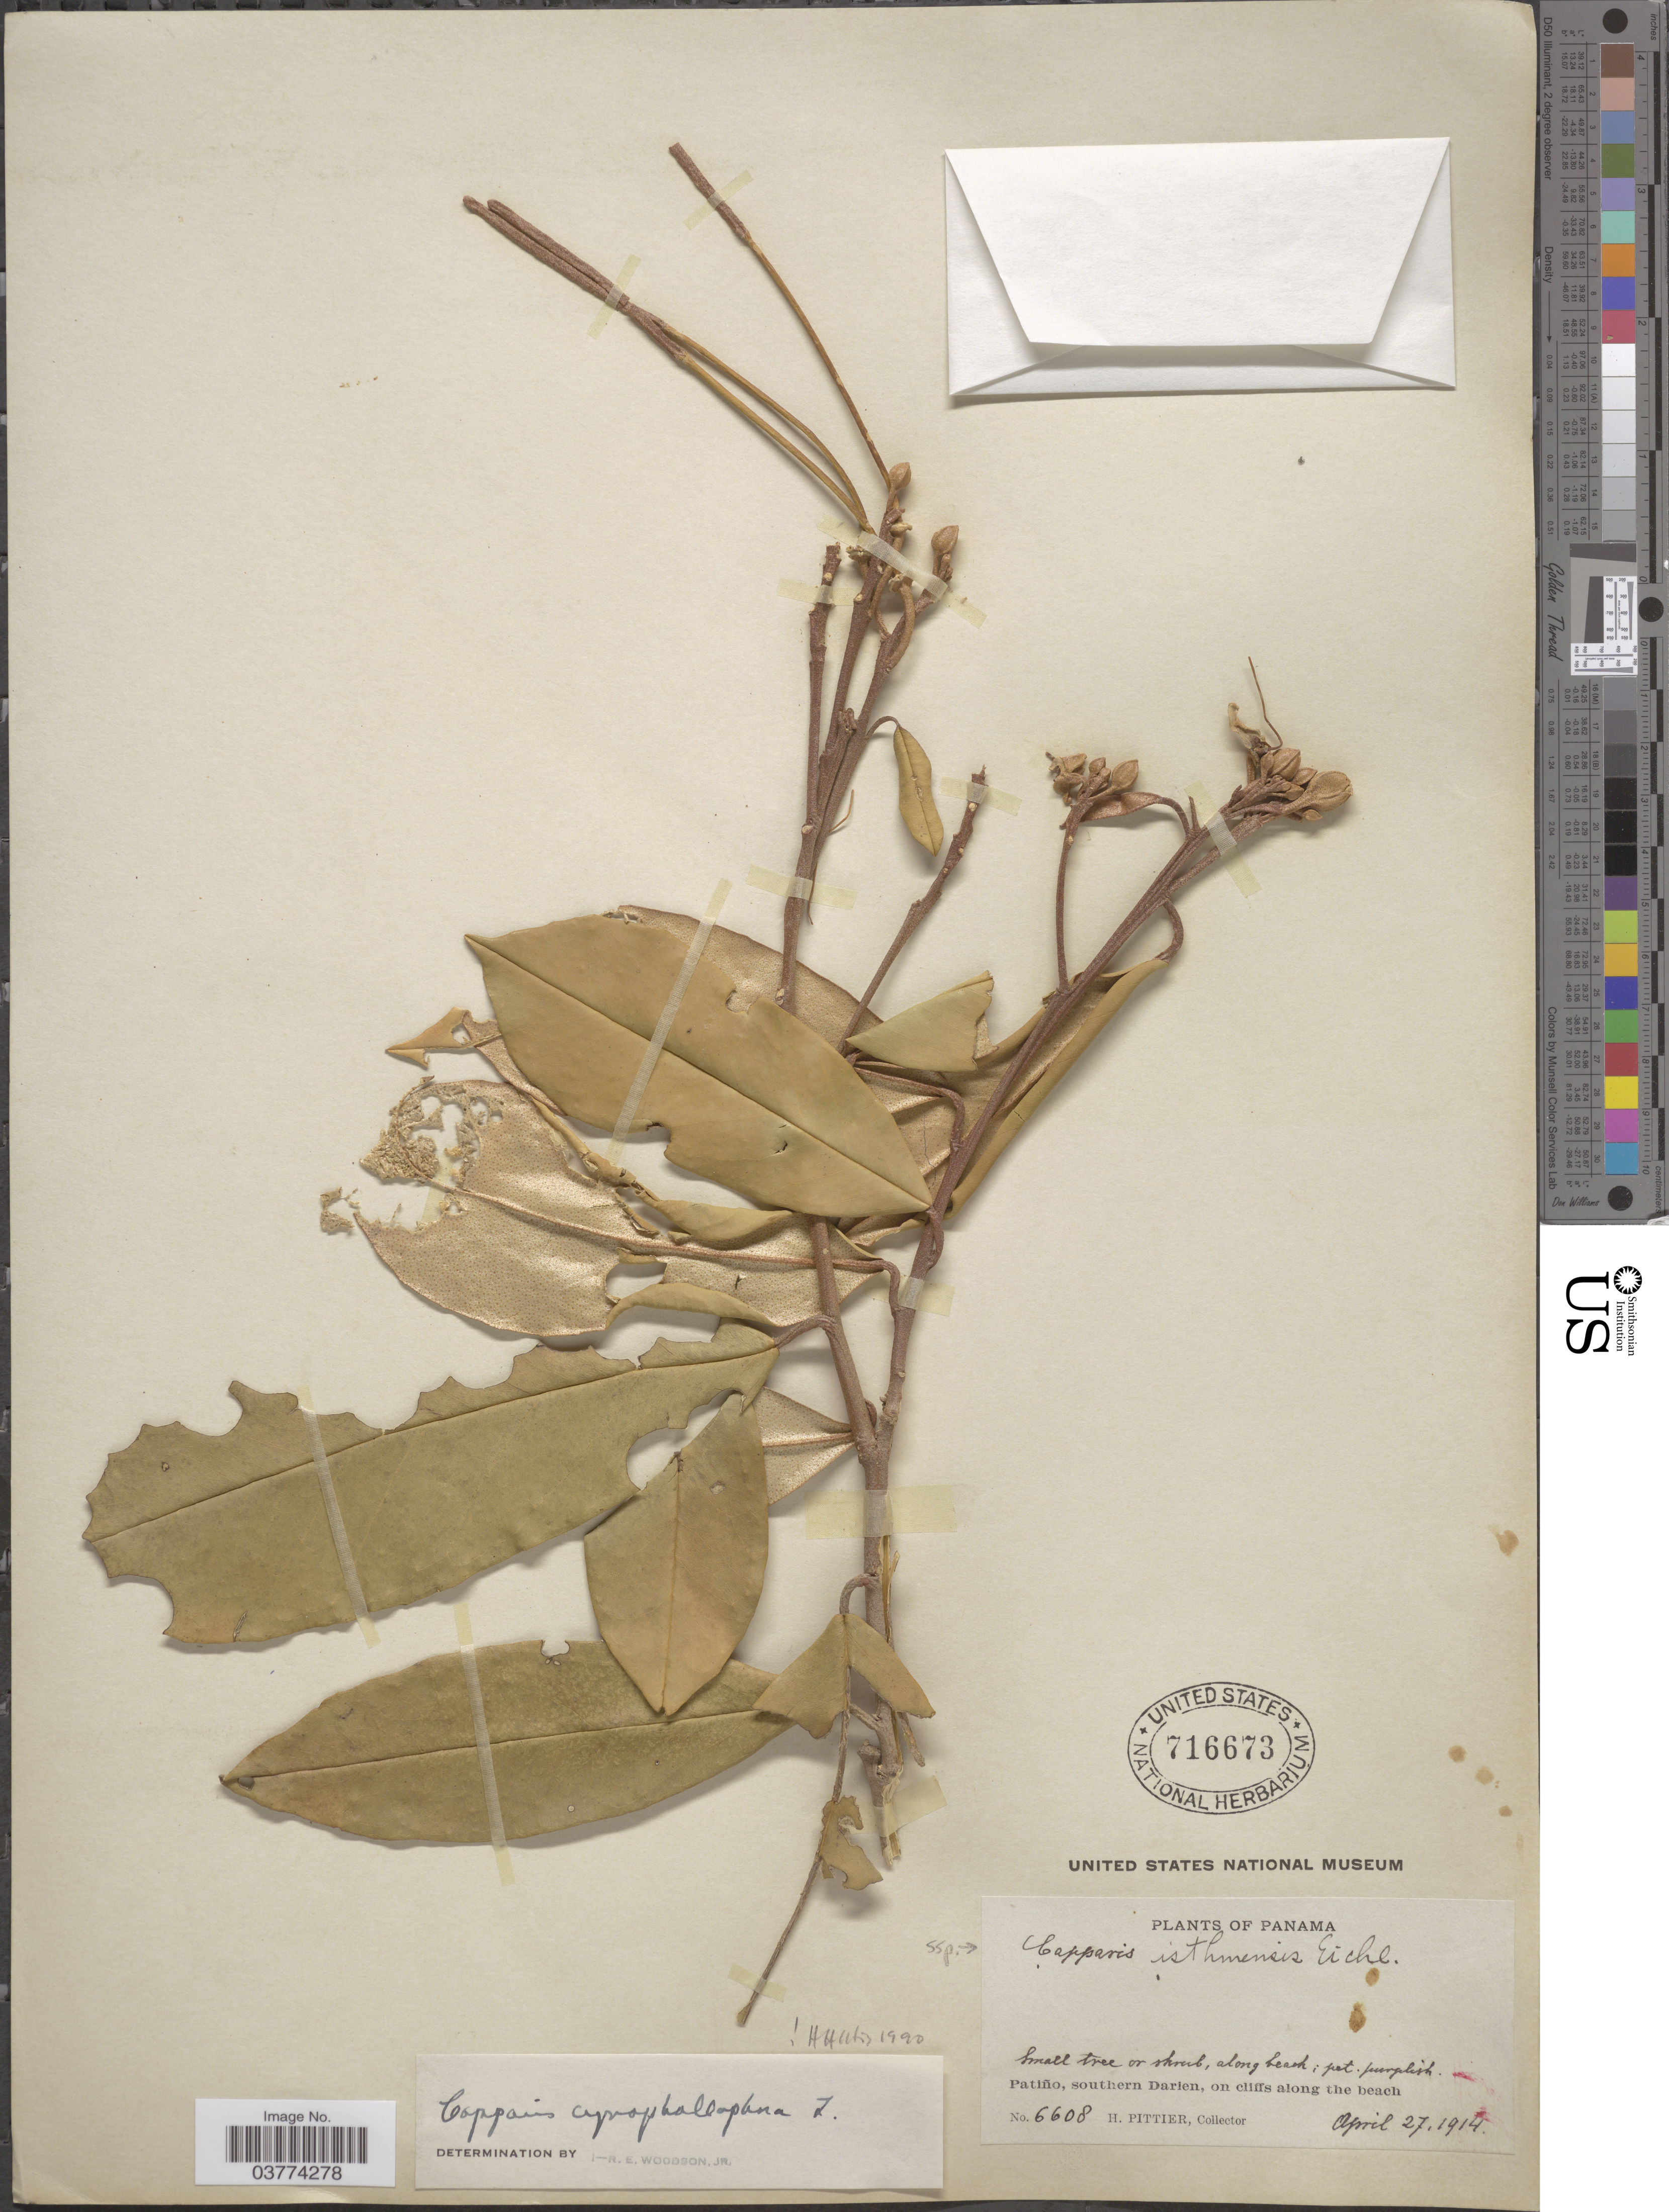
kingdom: Plantae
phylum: Tracheophyta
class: Magnoliopsida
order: Brassicales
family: Capparaceae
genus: Quadrella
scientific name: Quadrella isthmensis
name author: (Eichler) Hutch.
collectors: H. F. Pittier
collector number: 6608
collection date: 1914-04-27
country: Panama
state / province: Darien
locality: Patiño, southern Darien, on cliffs along the beach.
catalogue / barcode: US 716673